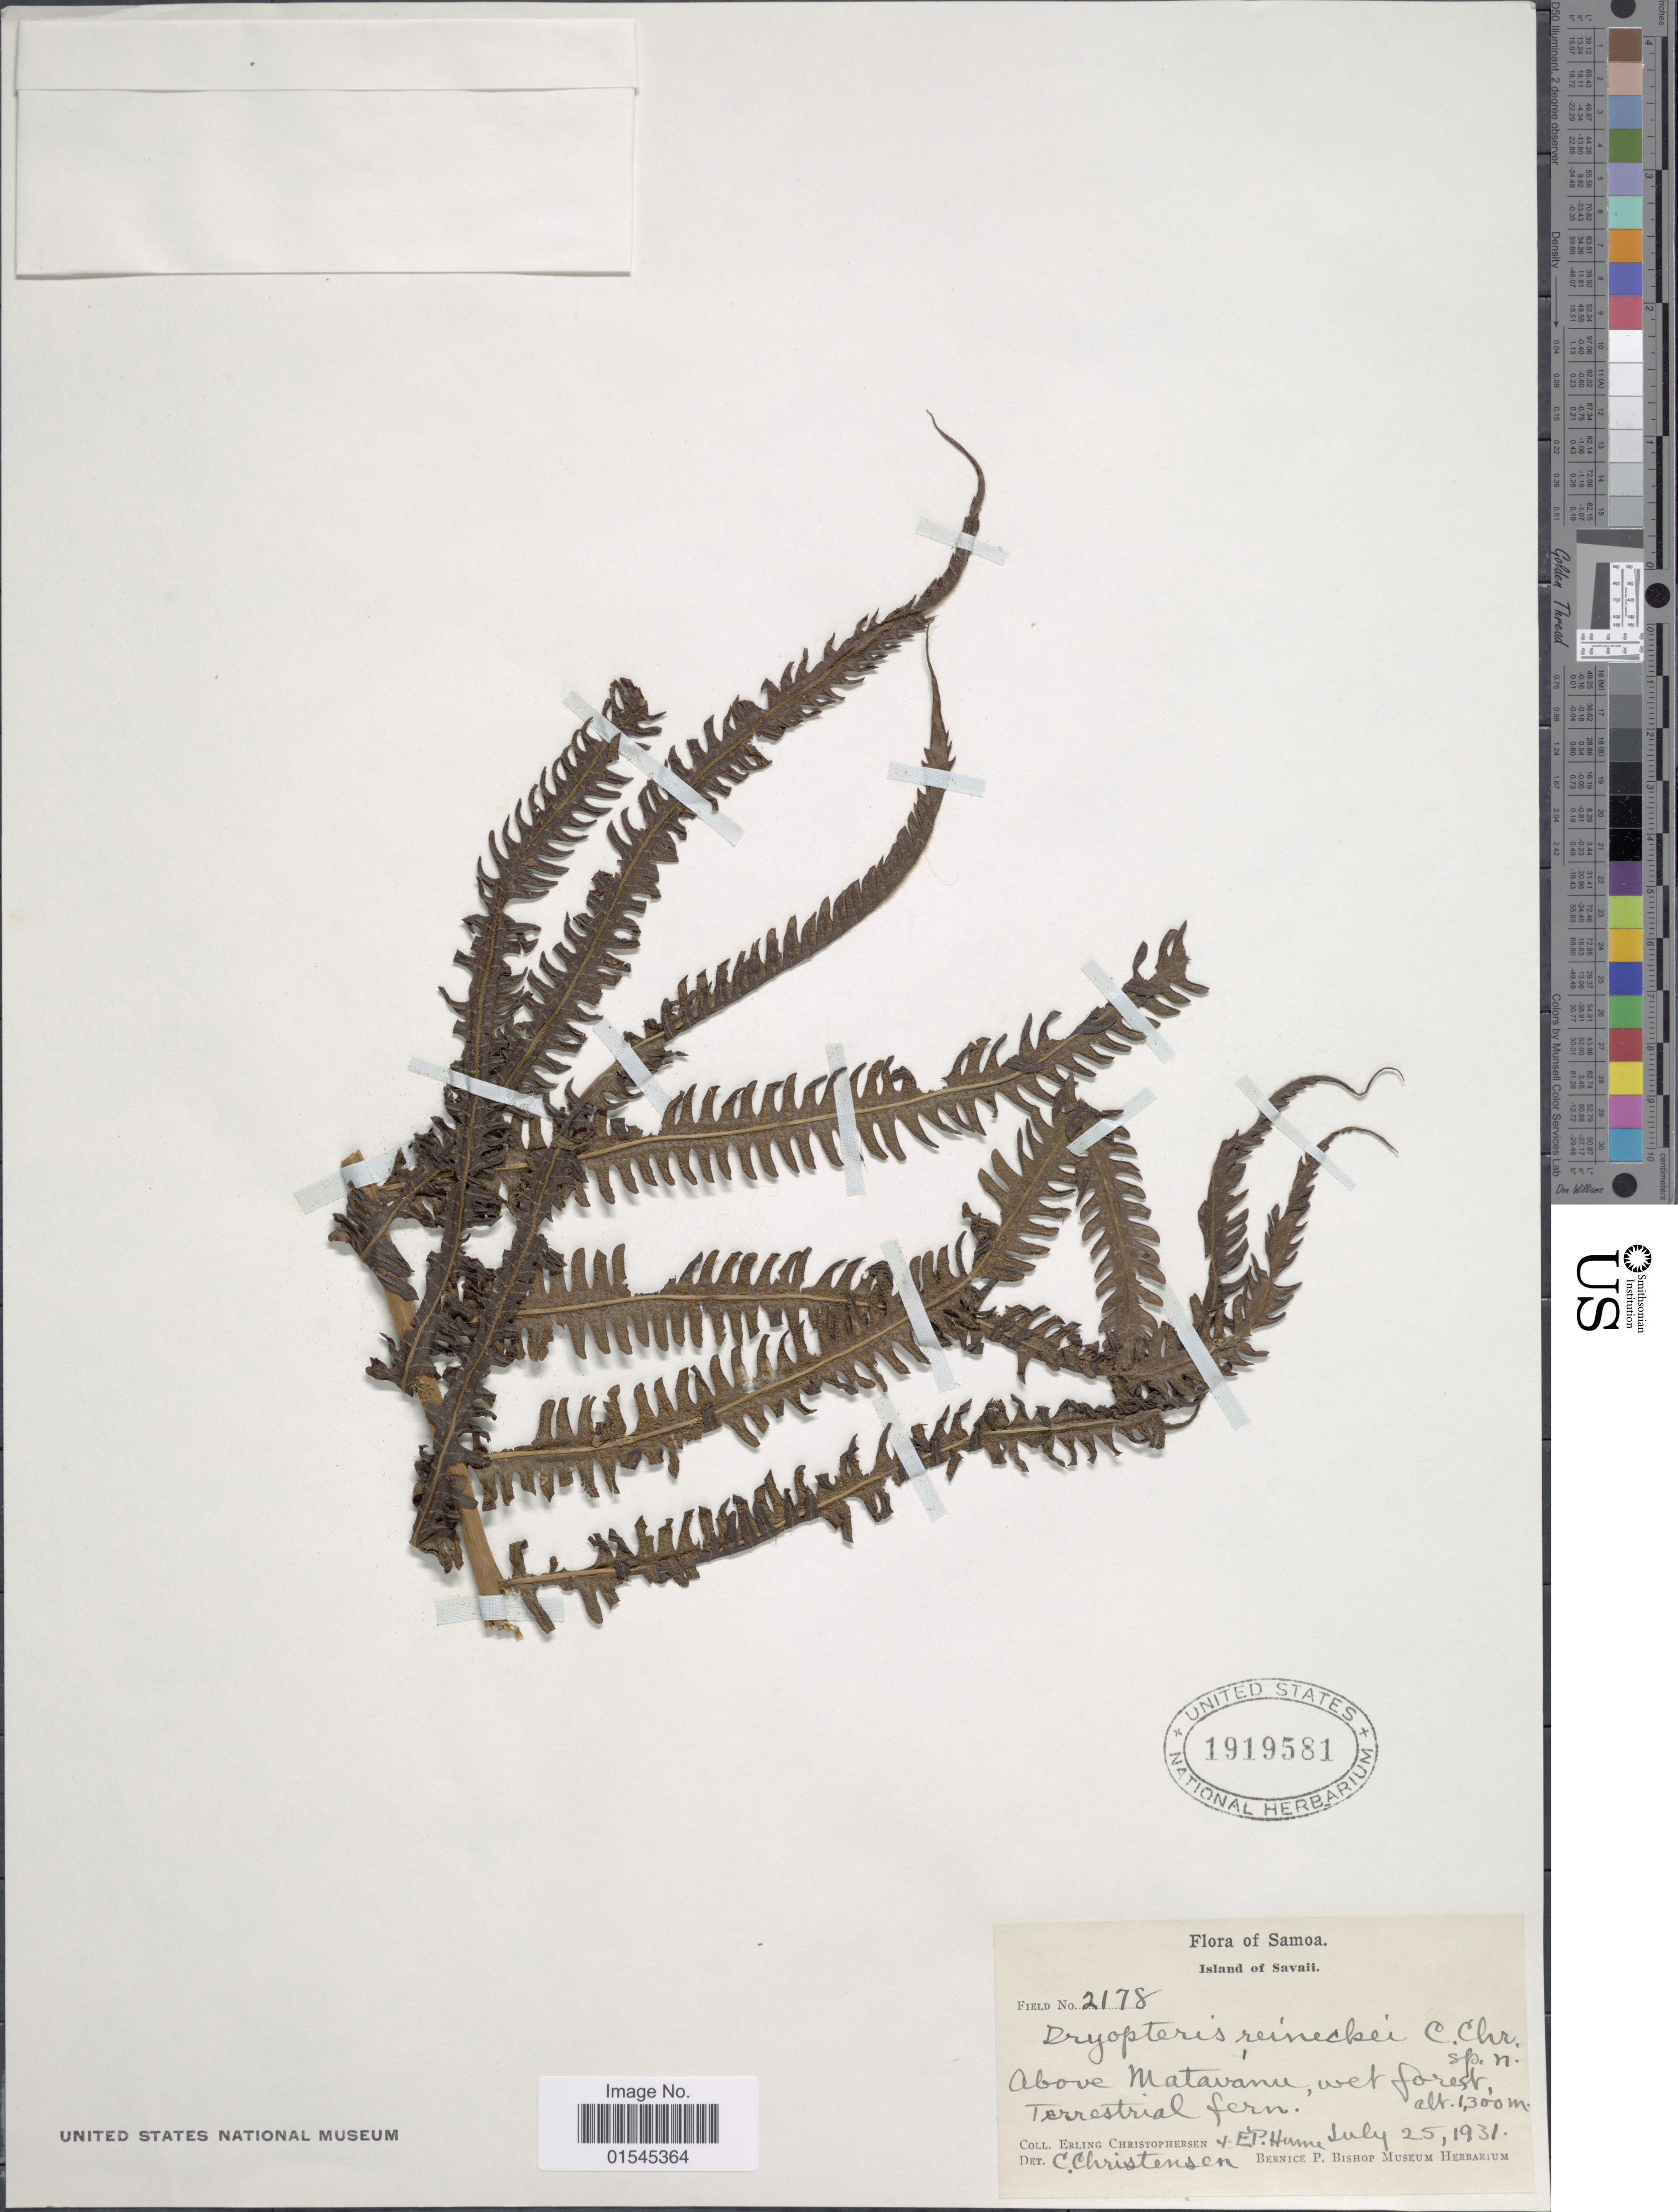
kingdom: Plantae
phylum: Tracheophyta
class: Polypodiopsida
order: Polypodiales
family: Thelypteridaceae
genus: Sphaerostephanos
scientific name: Sphaerostephanos reineckei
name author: (C. Chr.) Holttum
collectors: E. Christophersen & E. P. Hume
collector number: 2178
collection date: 1931-07-25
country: Samoa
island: Savai'i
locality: Samoa. Island of Savaii. Above Matavanu, wet forest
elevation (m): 1300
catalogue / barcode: US 1919581